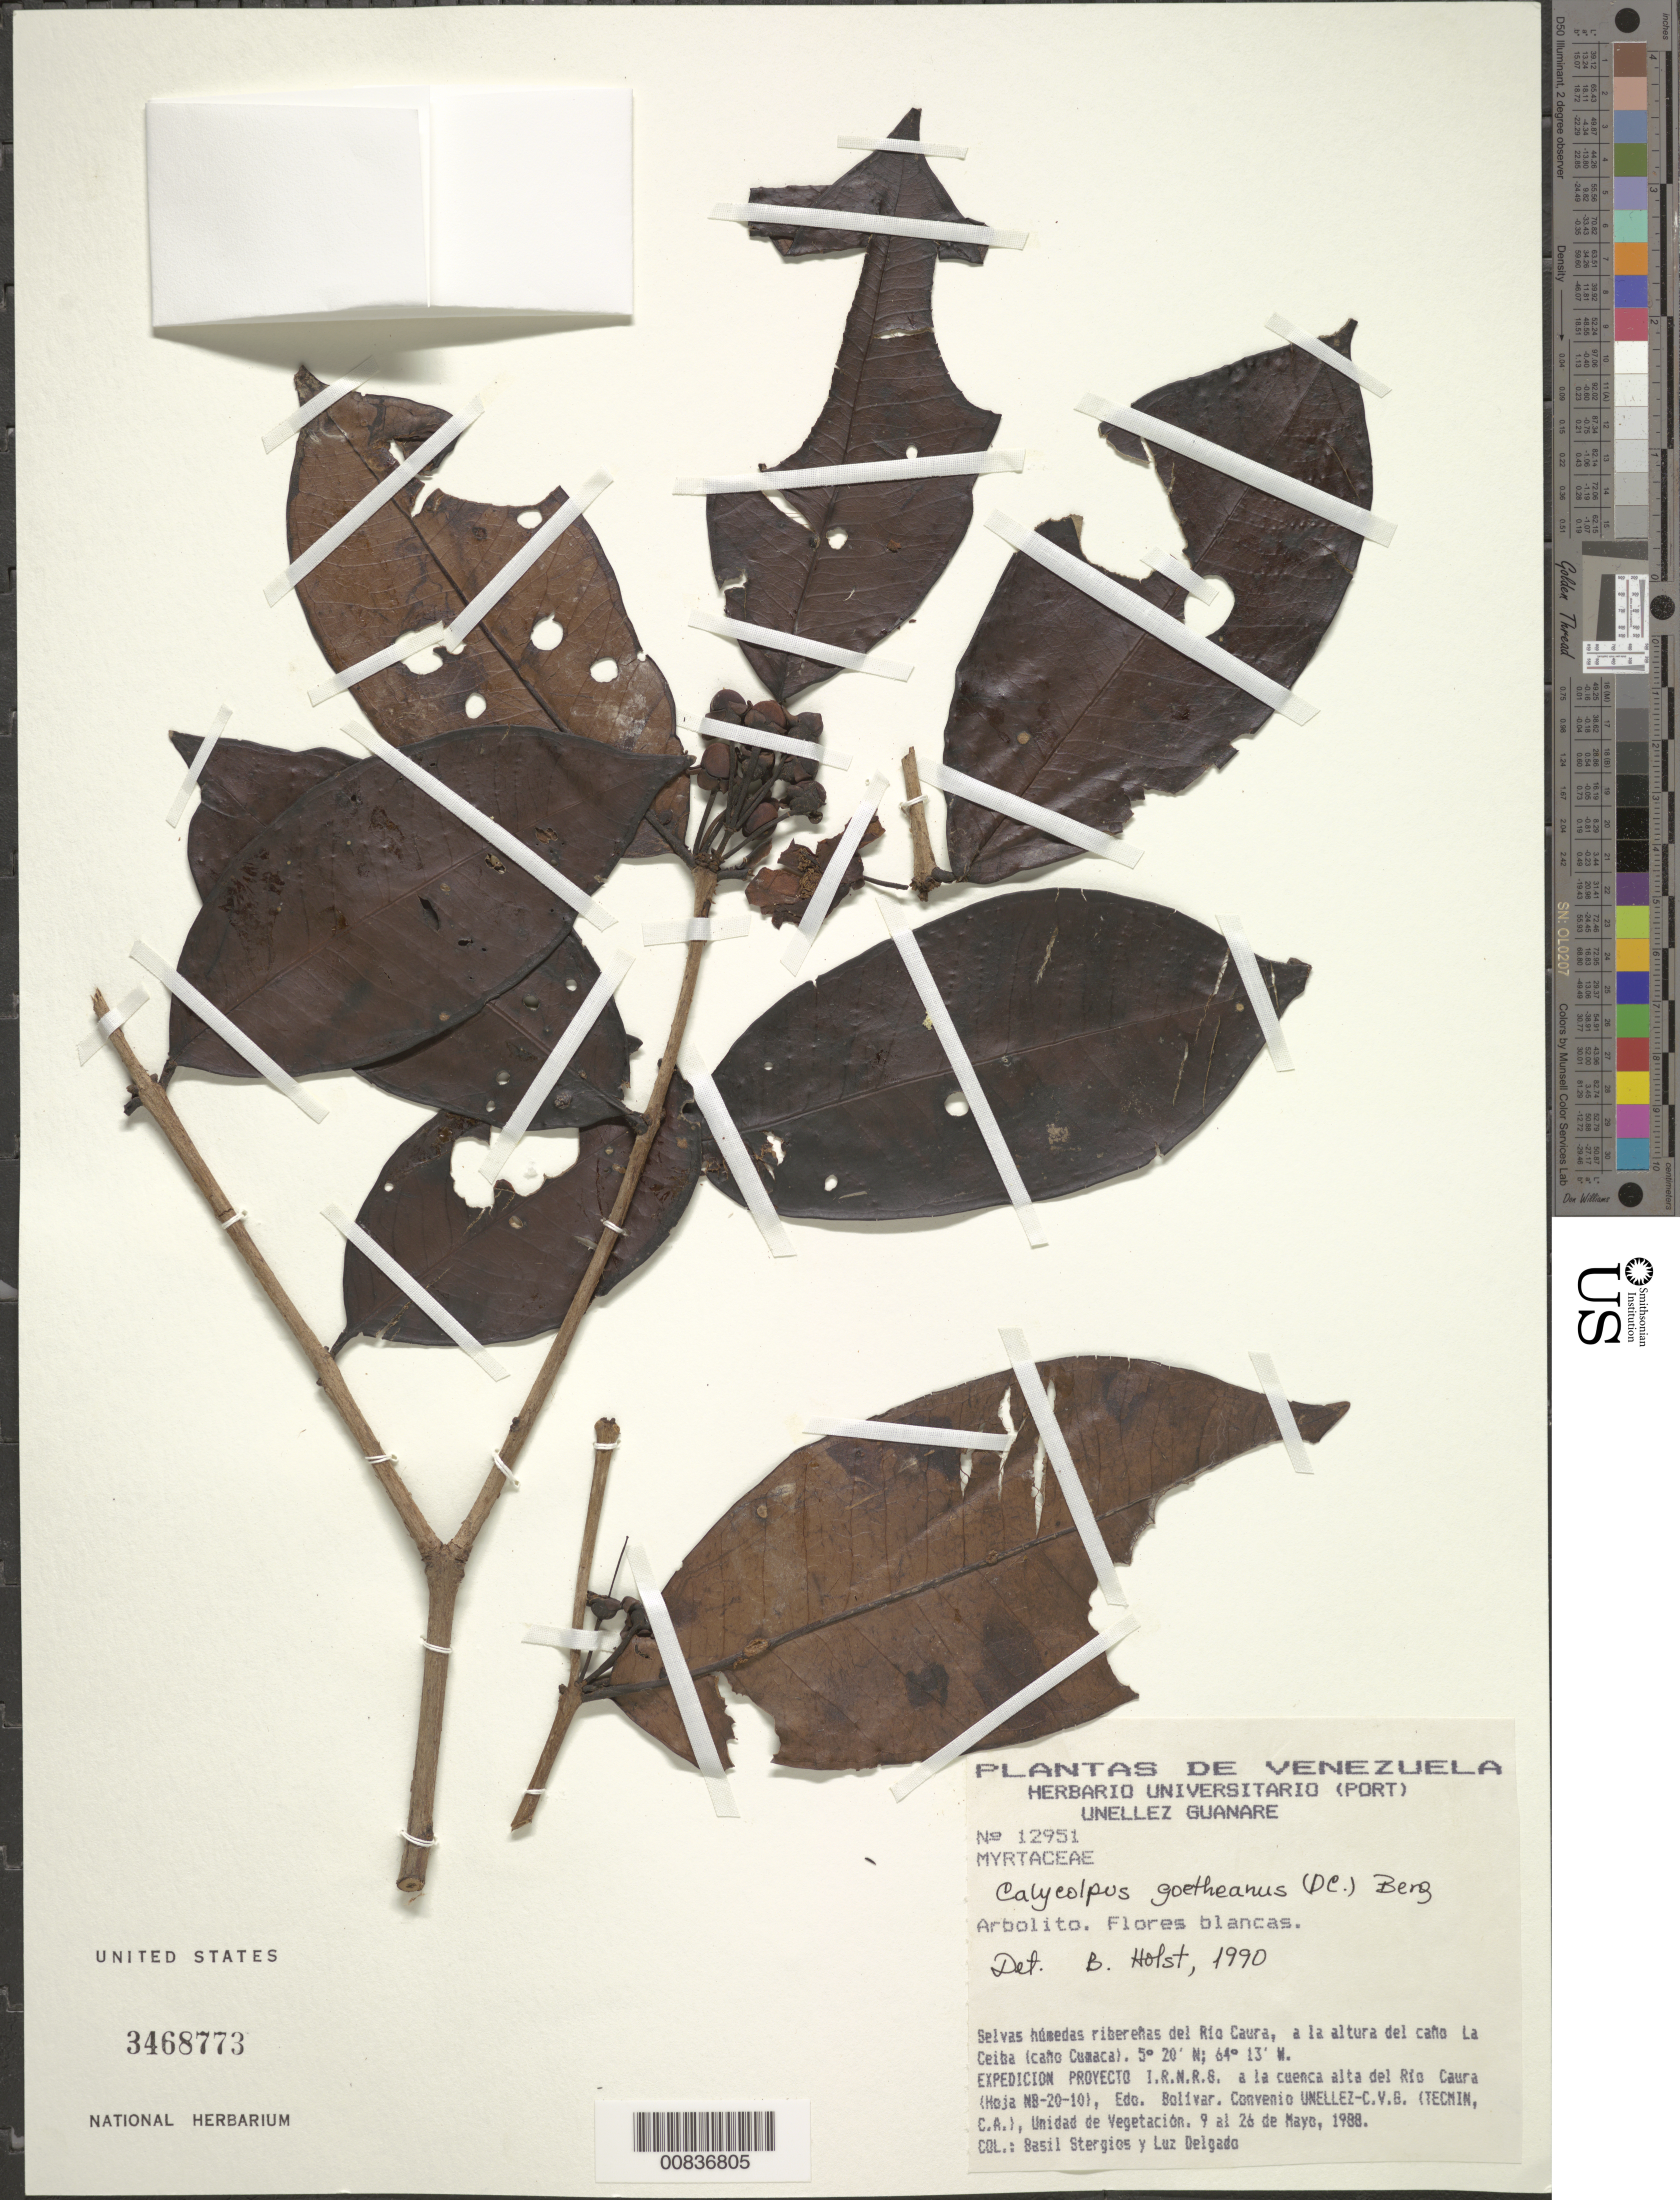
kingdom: Plantae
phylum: Tracheophyta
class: Magnoliopsida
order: Myrtales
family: Myrtaceae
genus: Calycolpus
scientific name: Calycolpus goetheanus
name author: (DC.) O. Berg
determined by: Holst, Bruce K.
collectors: B. G. Stergios & L. Delgado V.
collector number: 12951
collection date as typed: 9-May-88 to 26-May-88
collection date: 1988-05-09/1988-05-26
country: Venezuela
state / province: Bolívar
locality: Río Caura, Caño La Ceiba (Caño Cumaca)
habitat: Selvas húmedas ribereñas del río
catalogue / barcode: US 3468773